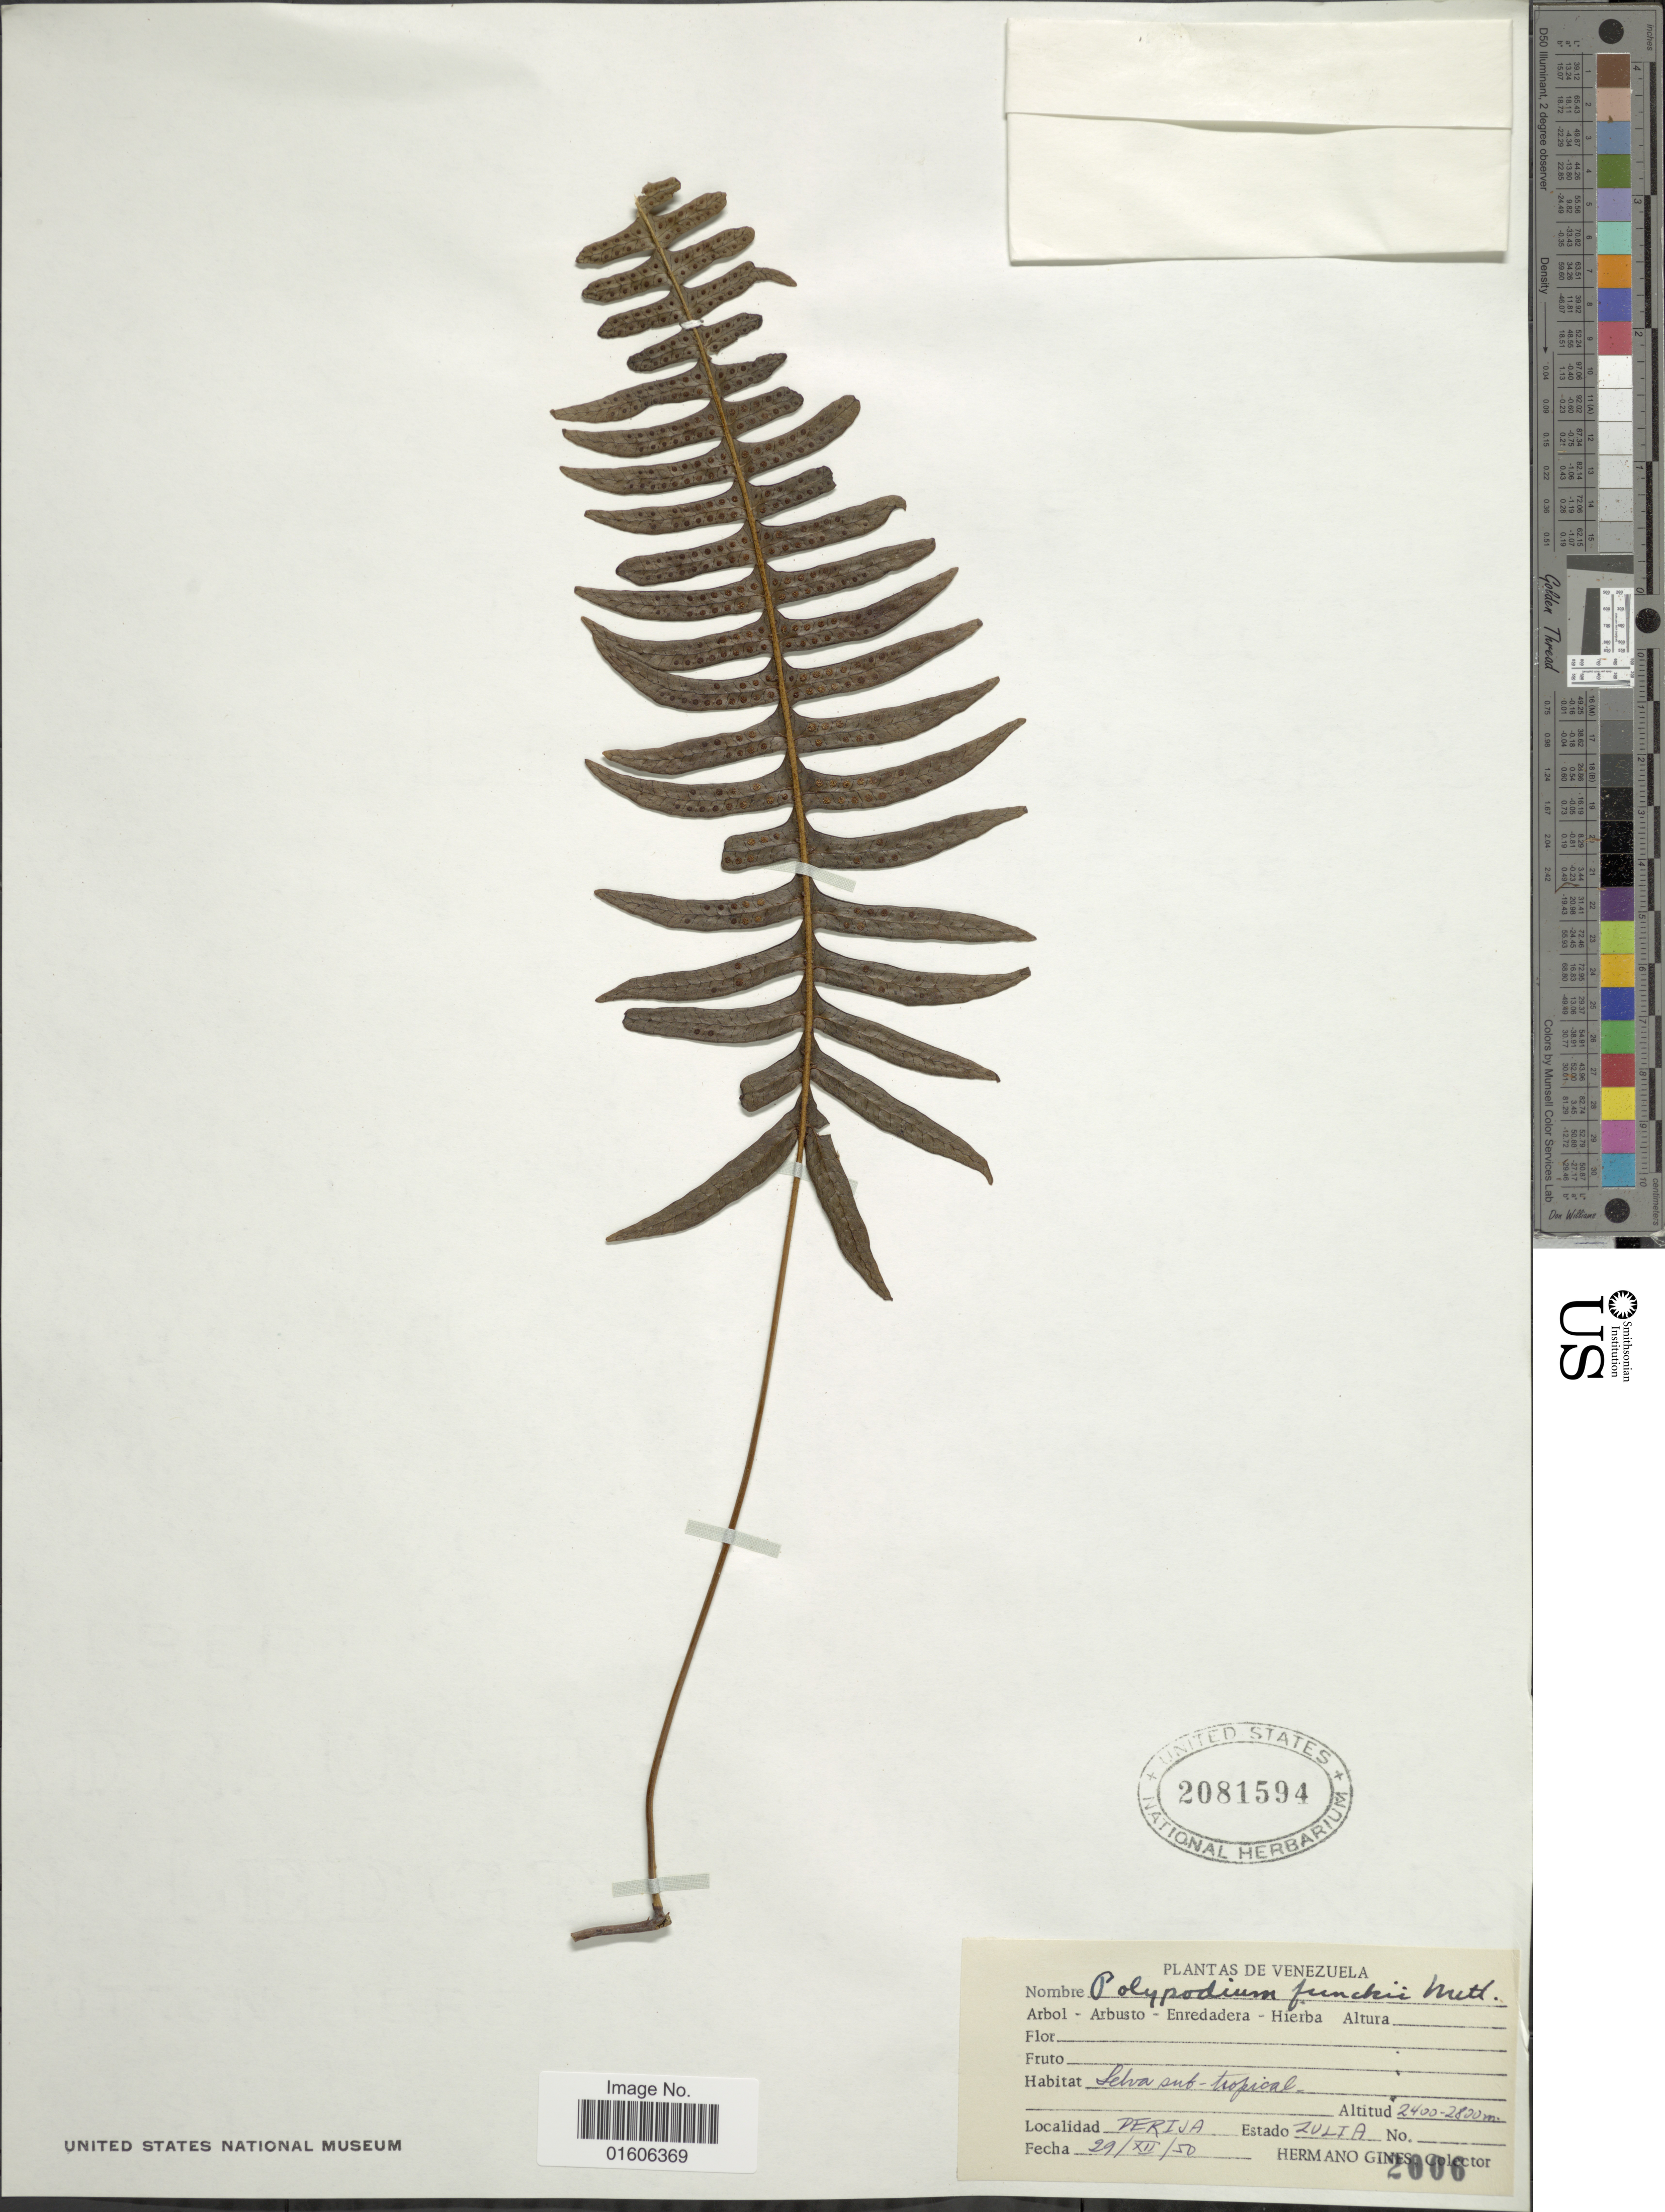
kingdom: Plantae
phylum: Tracheophyta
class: Polypodiopsida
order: Polypodiales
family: Polypodiaceae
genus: Serpocaulon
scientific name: Serpocaulon funckii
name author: (Mett.) A.R. Sm.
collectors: Bro. Gines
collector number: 2006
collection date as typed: Transcribed d/m/y: 29/12/50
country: Venezuela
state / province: Zulia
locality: Perija. Estado Zulia.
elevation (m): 2400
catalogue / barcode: US 2081594